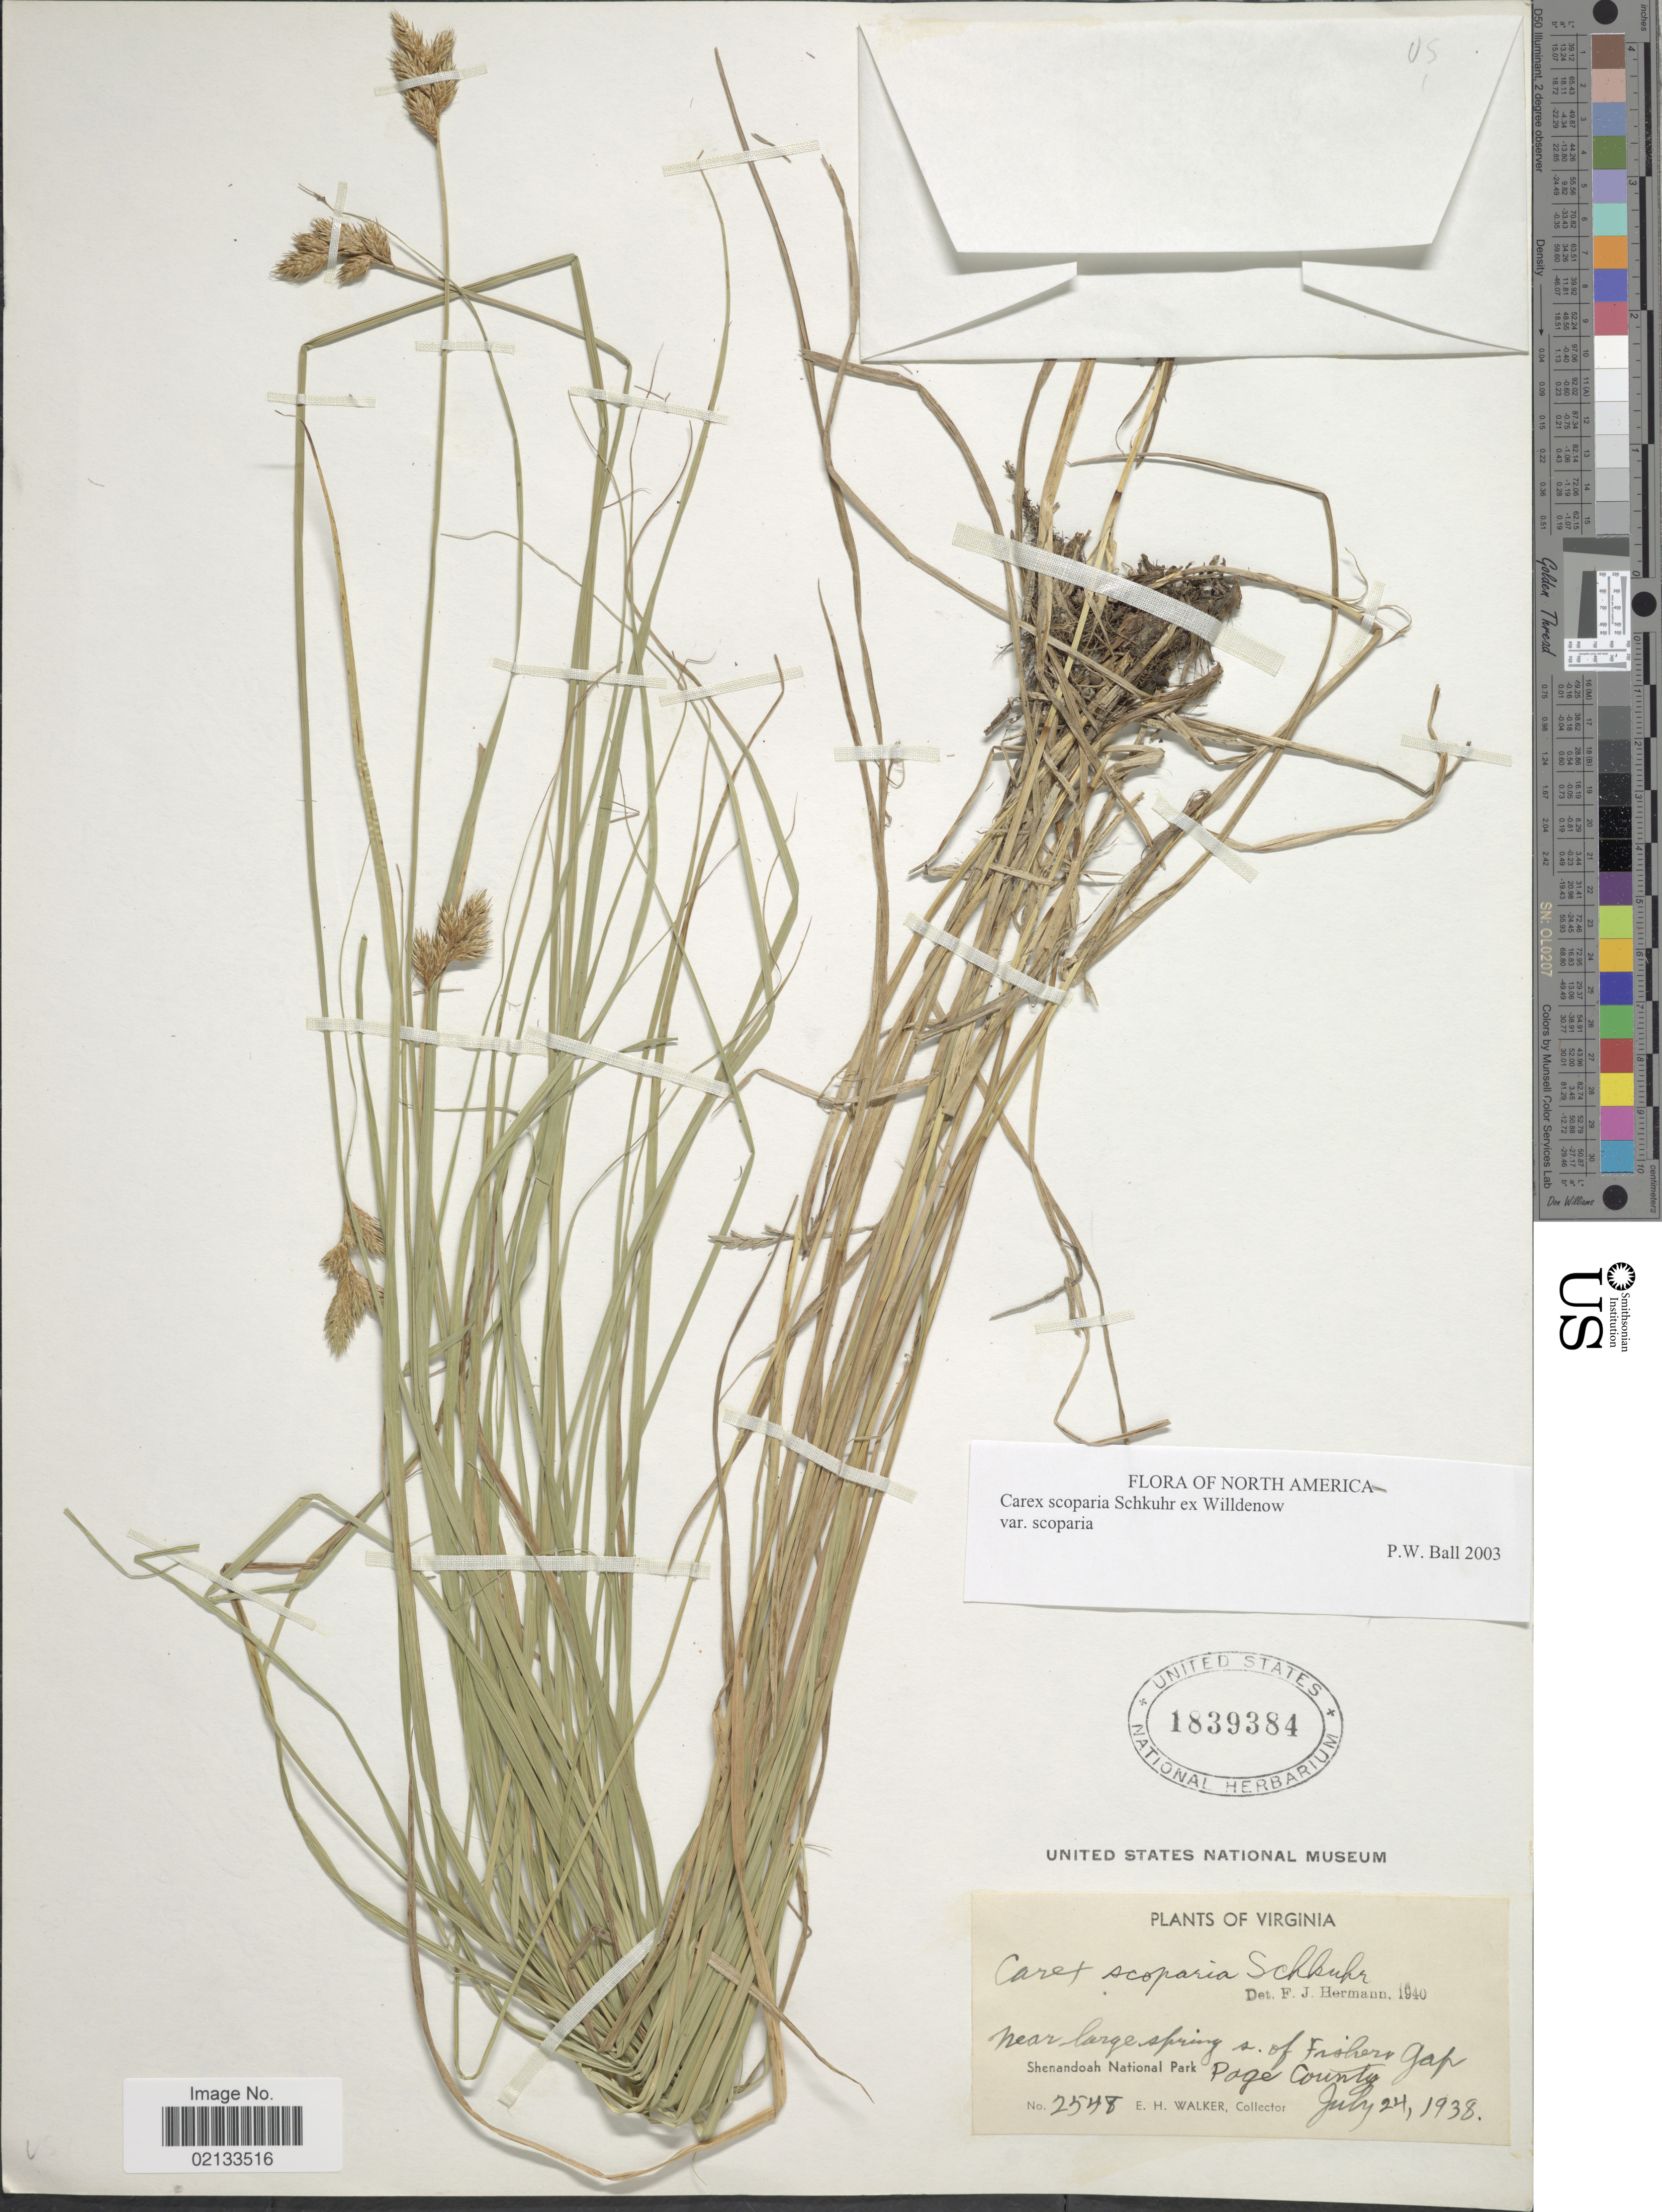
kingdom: Plantae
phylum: Tracheophyta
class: Liliopsida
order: Poales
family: Cyperaceae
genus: Carex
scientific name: Carex scoparia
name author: Schkuhr ex Willd.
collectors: E. H. Walker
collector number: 2548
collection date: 1938-07-24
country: United States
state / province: Virginia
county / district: Page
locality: Near large spring s. of Fishers Gap, Shenandoah National Park, Page County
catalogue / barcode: US 1839384